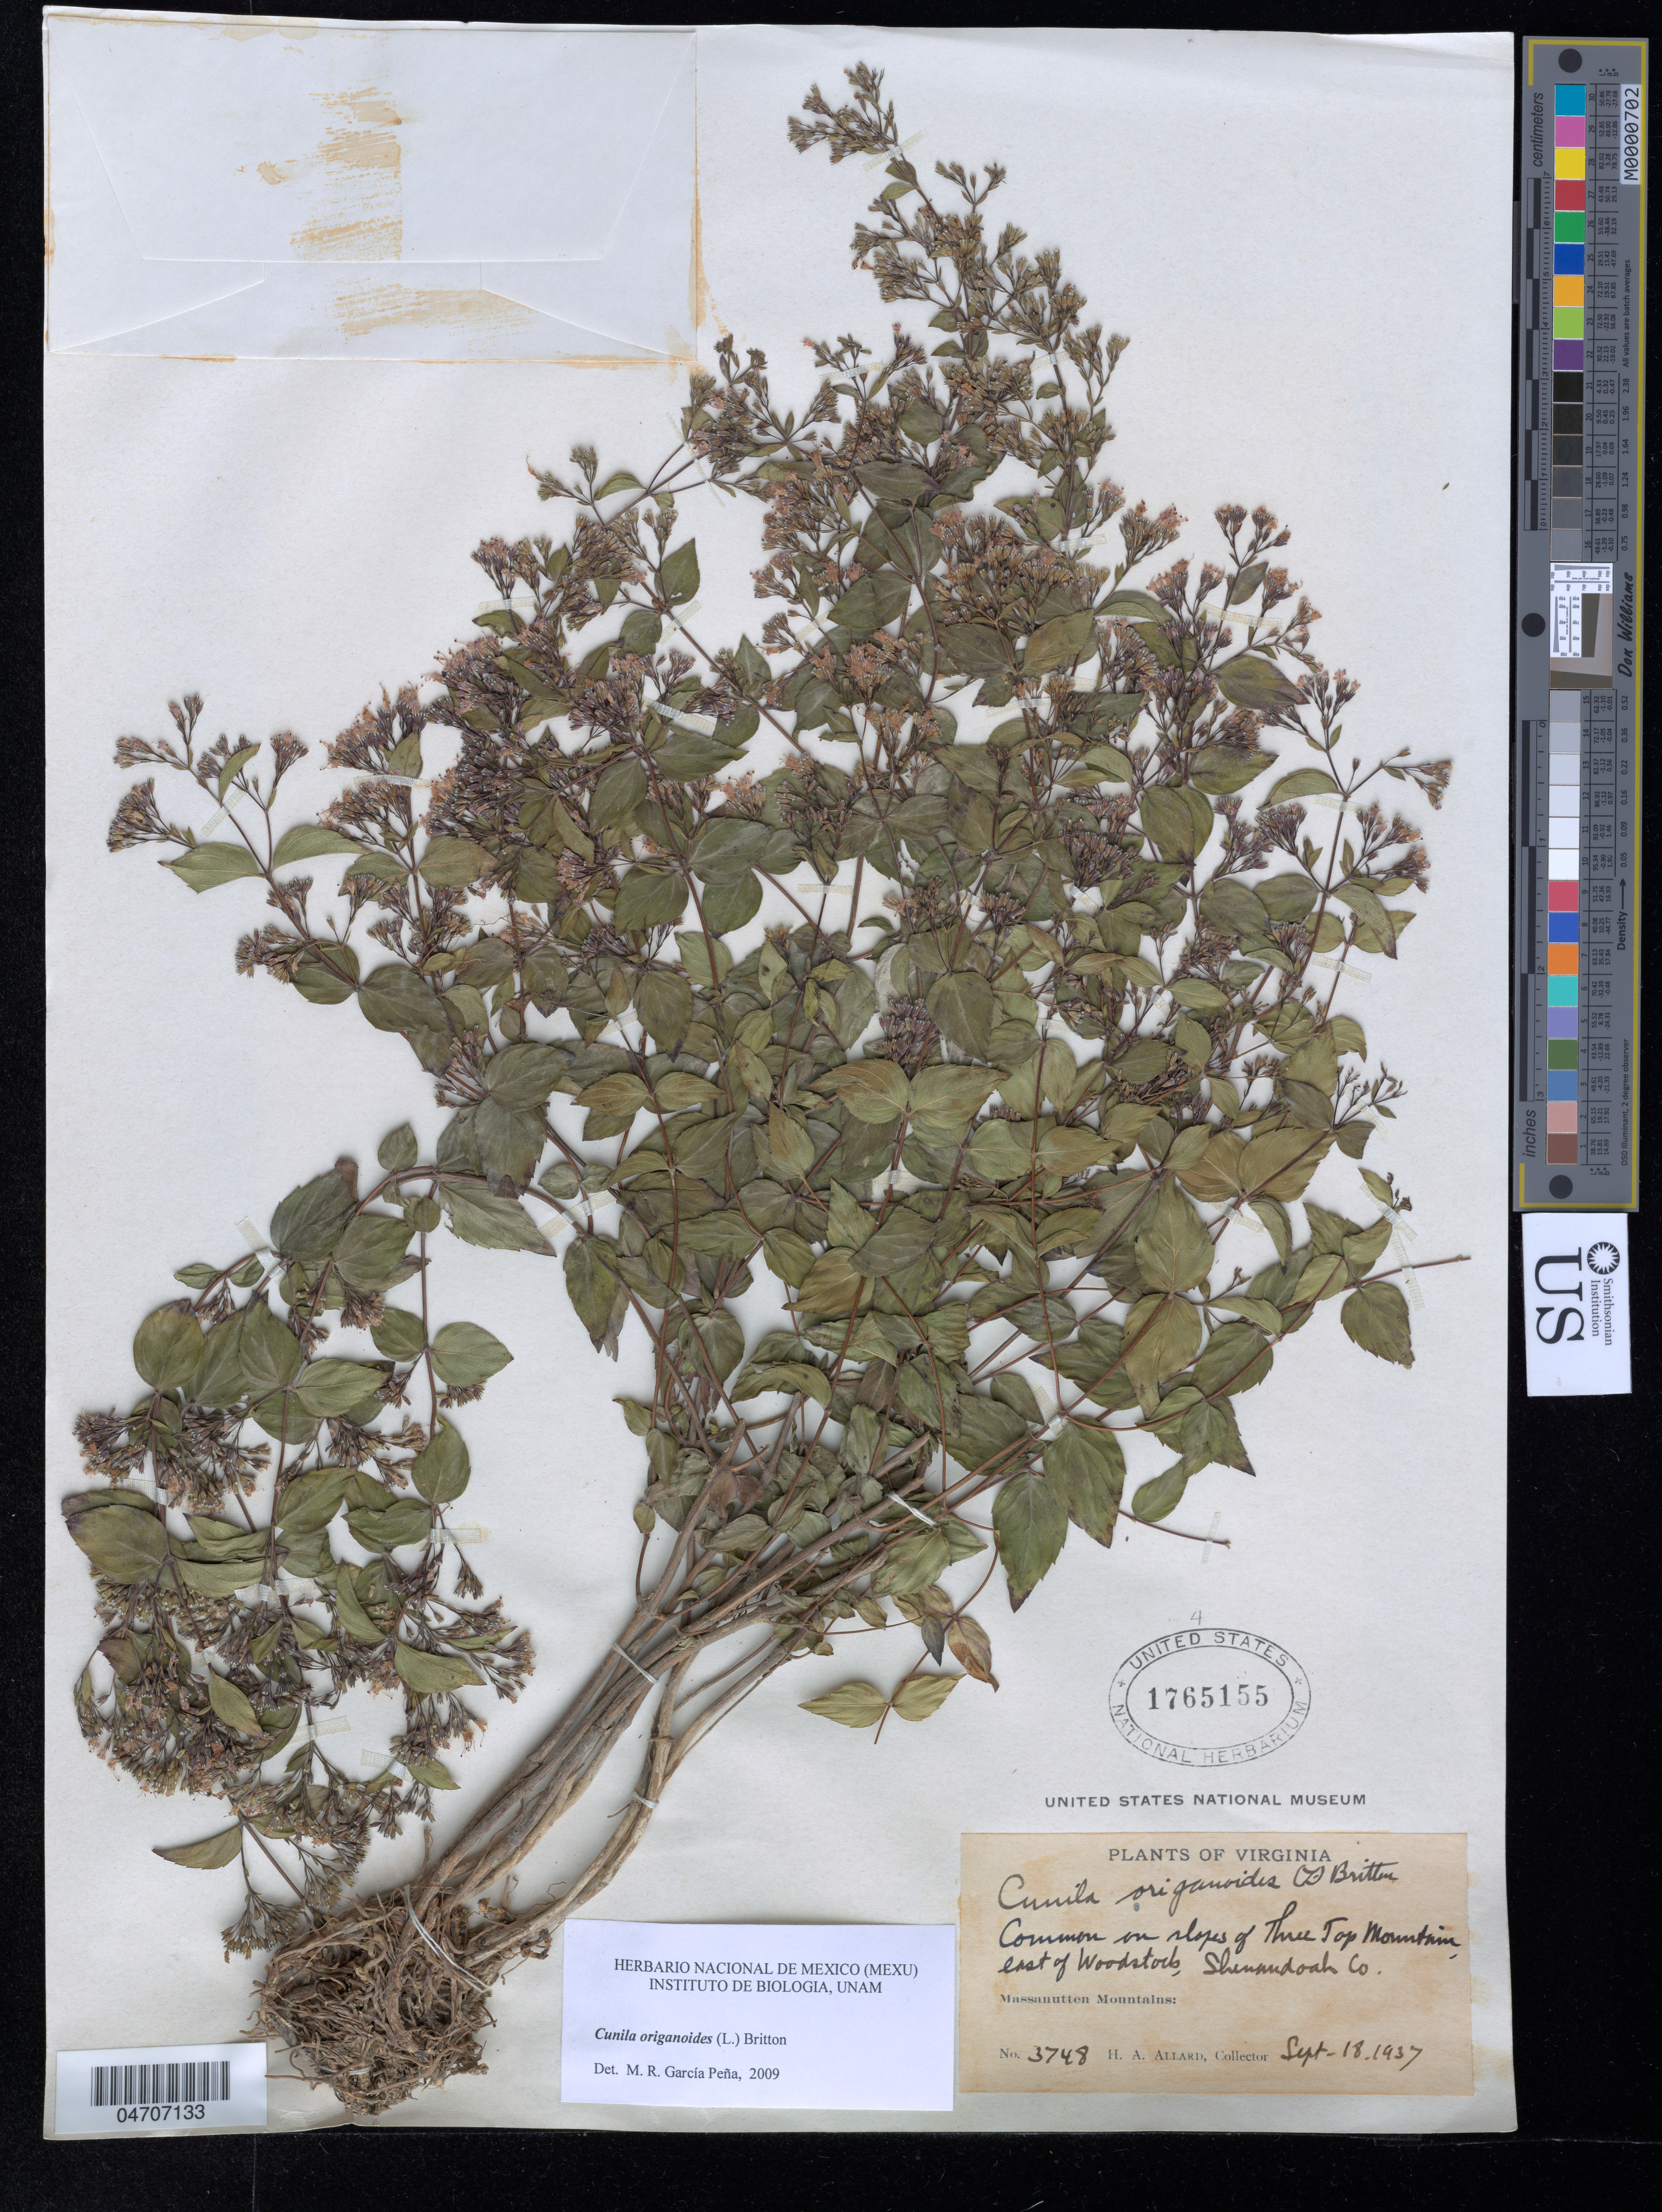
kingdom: Plantae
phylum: Tracheophyta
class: Magnoliopsida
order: Lamiales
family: Lamiaceae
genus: Cunila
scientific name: Cunila origanoides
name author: (L.) Britton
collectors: H. A. Allard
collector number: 3748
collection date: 1937-09-18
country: United States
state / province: Virginia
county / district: Shenandoah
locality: Common on slopes of Three Top Mountain, east of Woodstock, Shenandoah Co. Massanutten Mountains.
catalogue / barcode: US 1765155